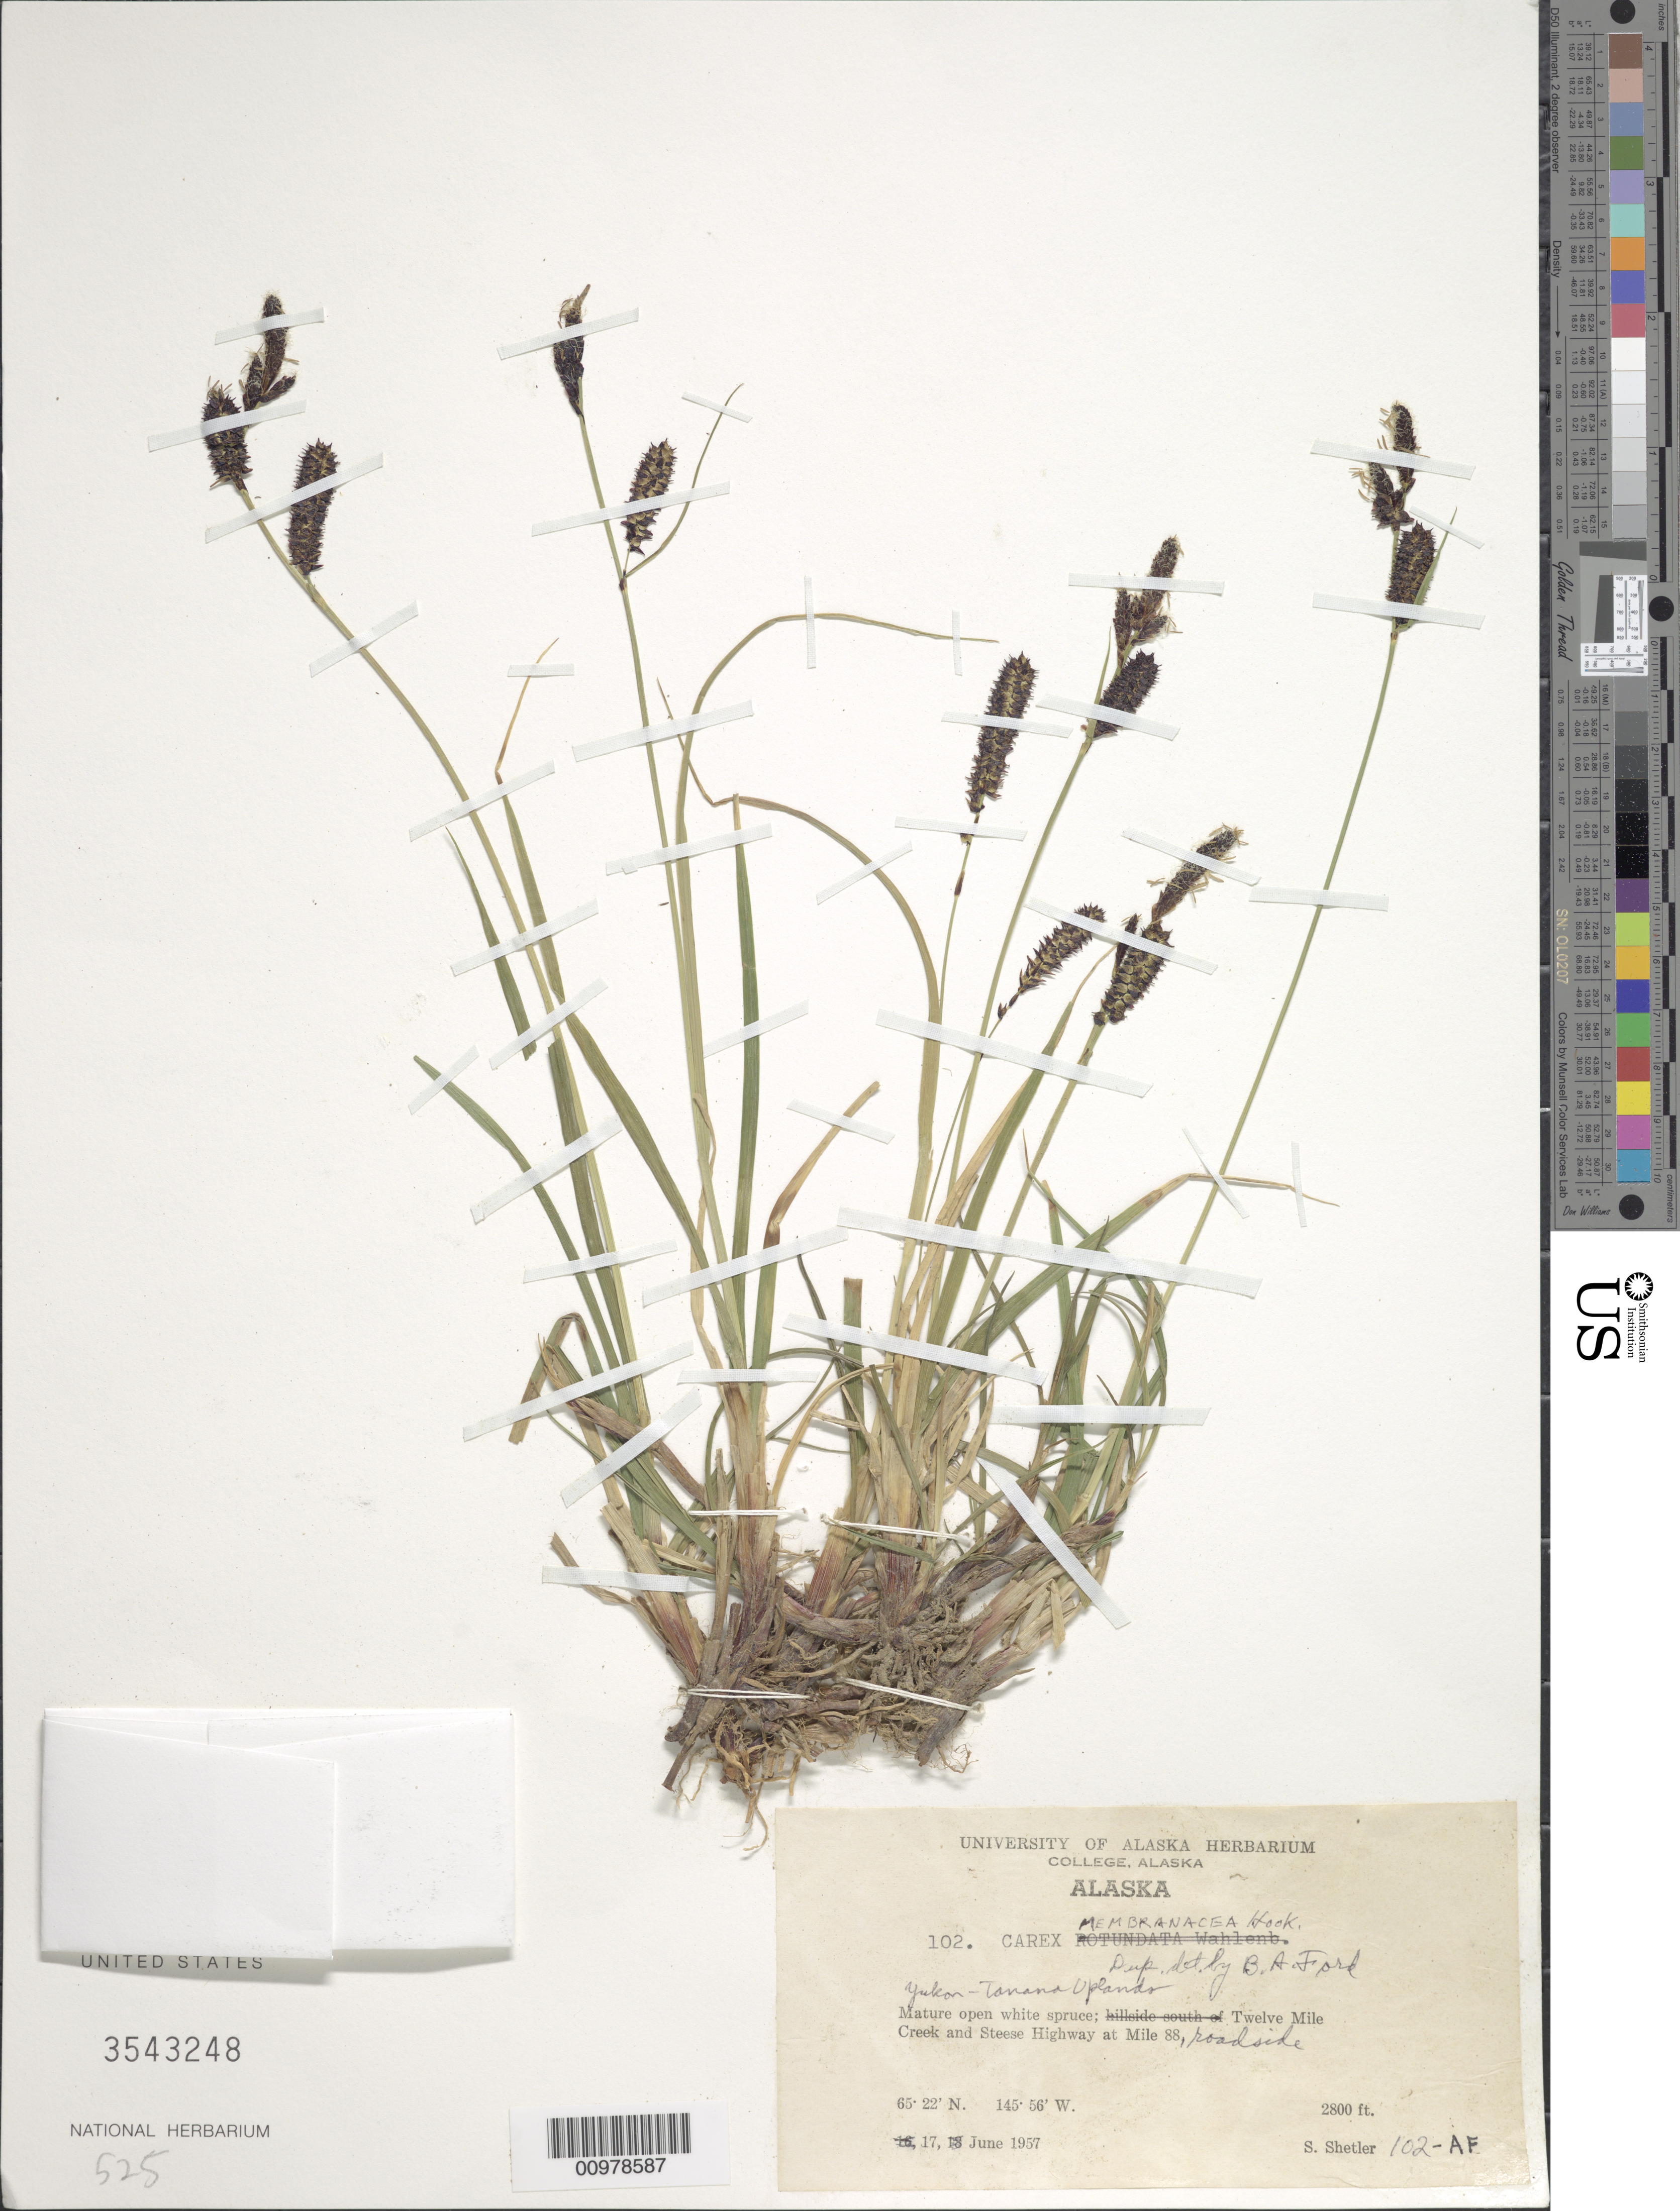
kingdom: Plantae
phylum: Tracheophyta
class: Liliopsida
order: Poales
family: Cyperaceae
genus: Carex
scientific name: Carex membranacea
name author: Hook.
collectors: S. Shetler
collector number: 102-AF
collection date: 1957-06-17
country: United States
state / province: Alaska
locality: Twelve Mile Creek and Steese Highway at Mile 88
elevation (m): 853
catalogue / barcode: US 3543248